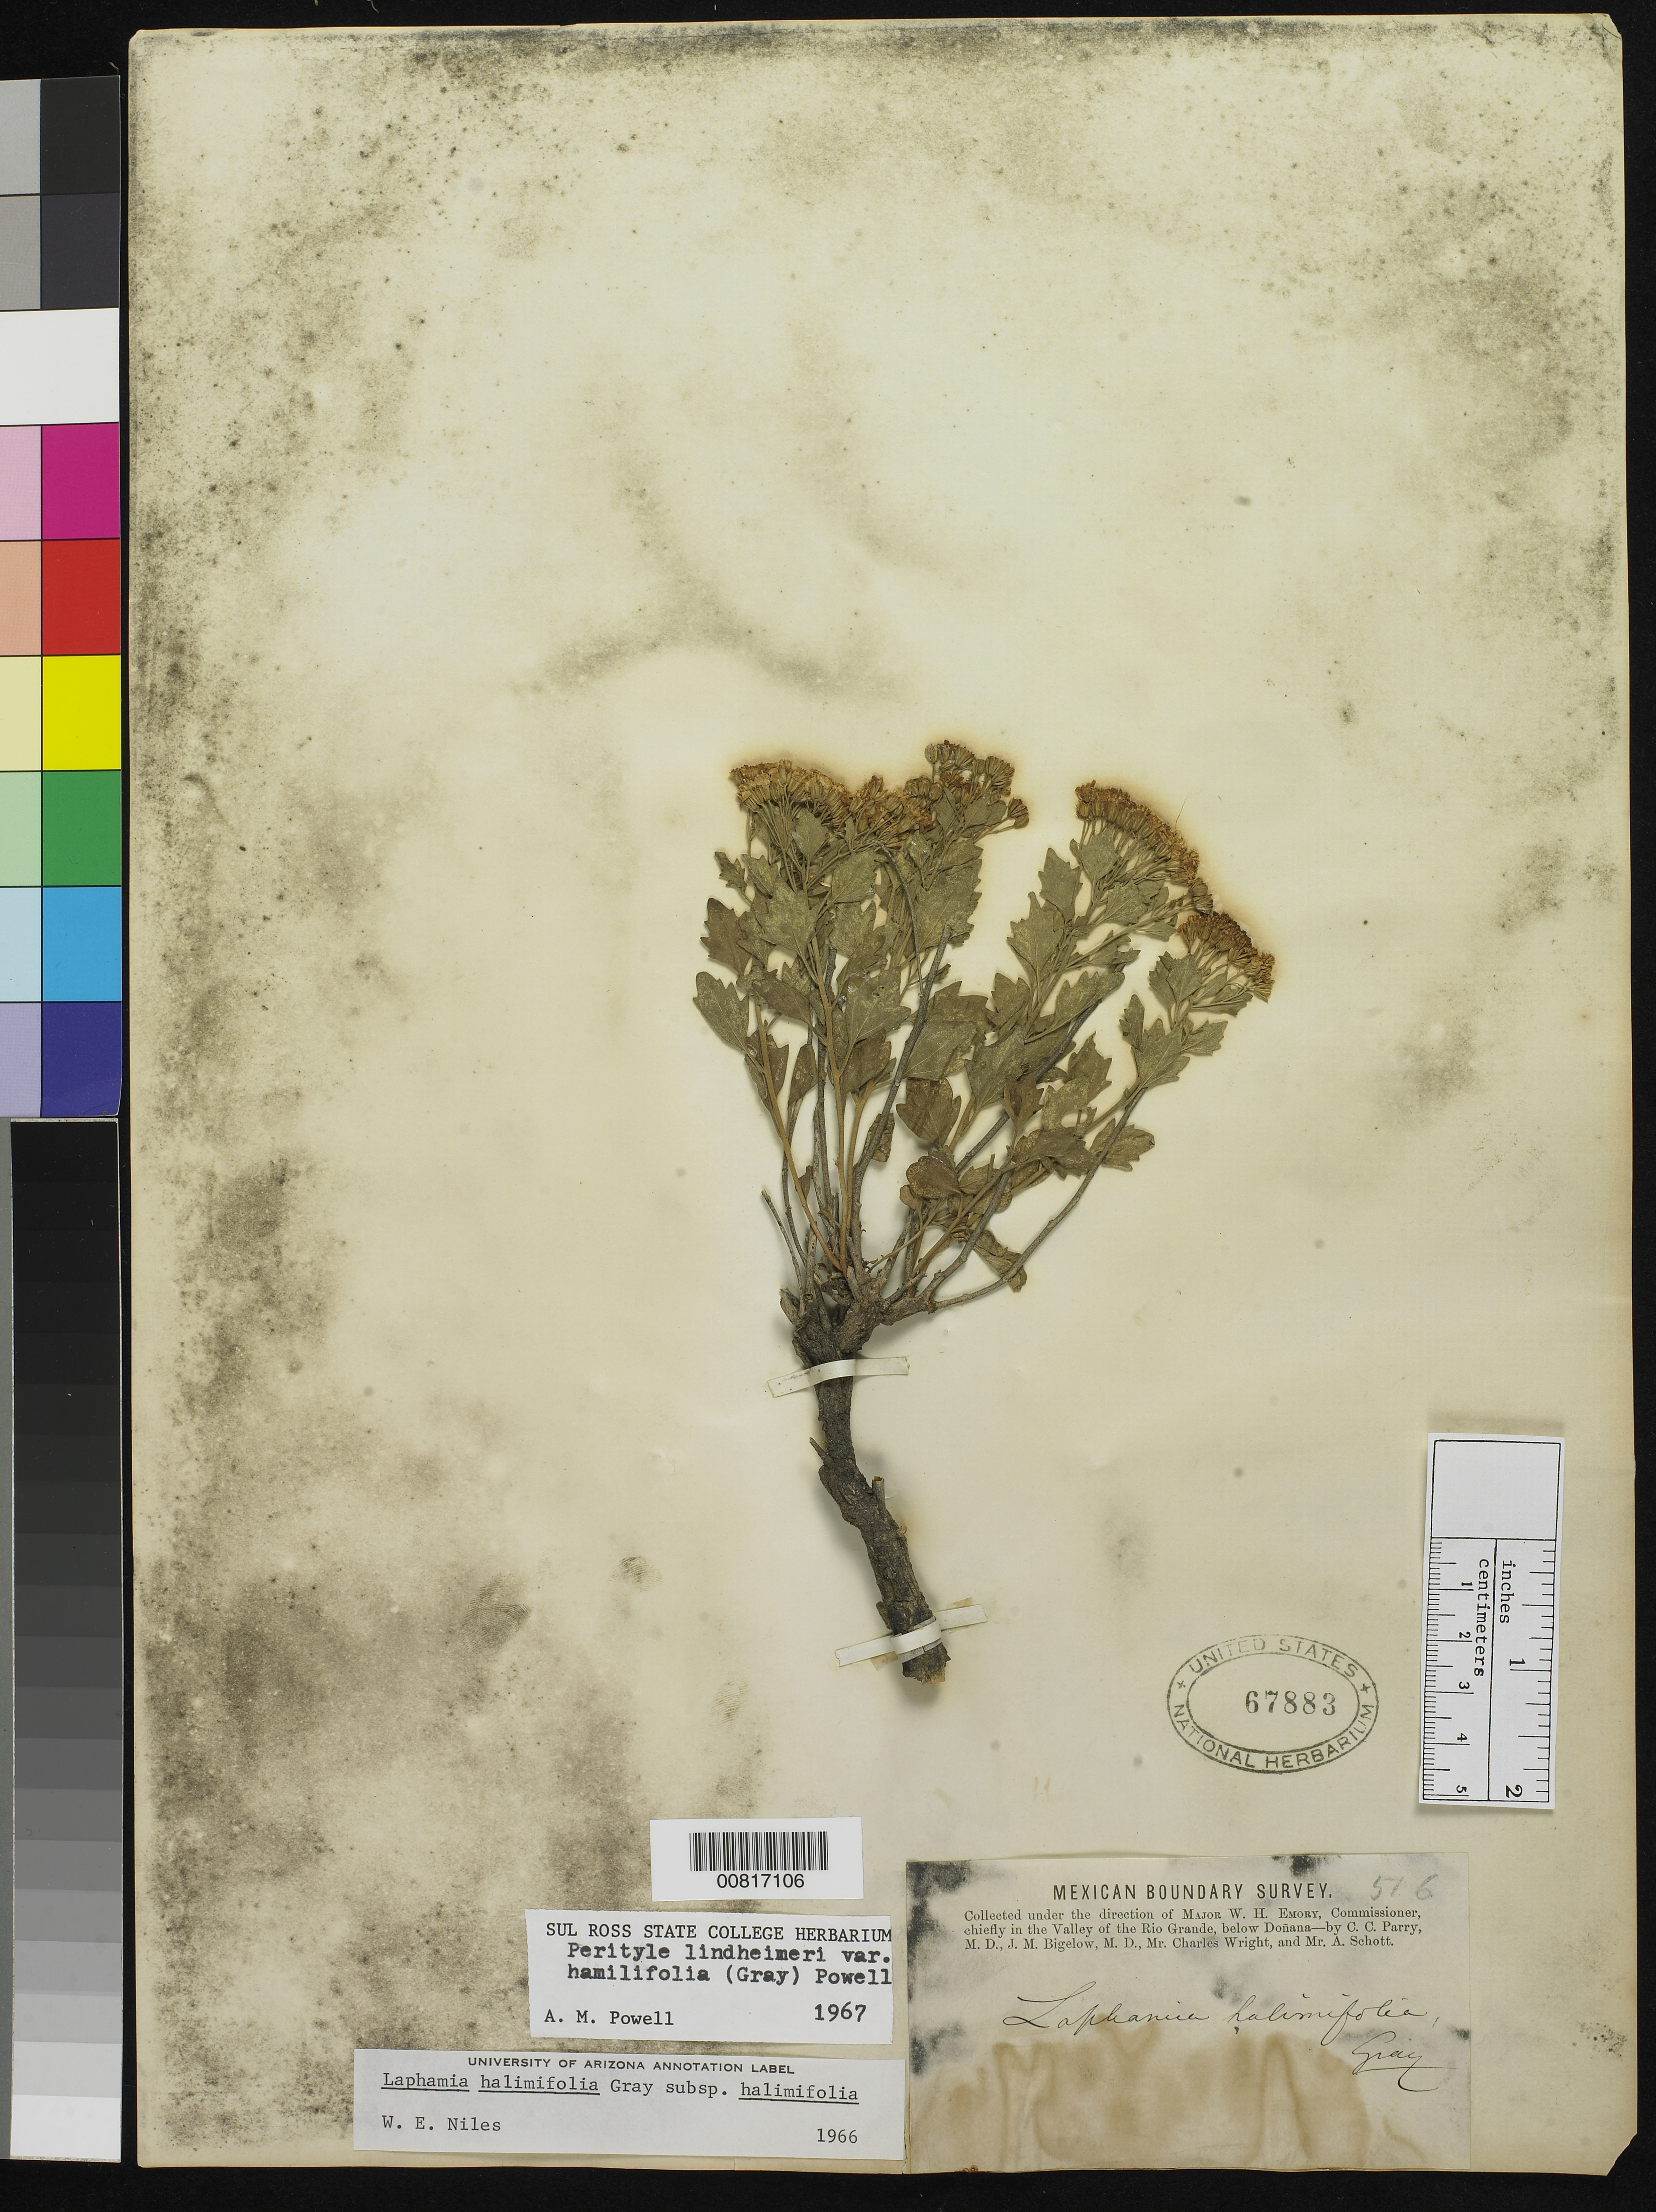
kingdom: Plantae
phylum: Tracheophyta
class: Magnoliopsida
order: Asterales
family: Asteraceae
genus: Perityle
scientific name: Perityle lindheimeri var. halimifolia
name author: (A. Gray) A.M. Powell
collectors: C. C. Parry, J. M. Bigelow, C. Wright & A. C. V. Schott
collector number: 516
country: United States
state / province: New Mexico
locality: Valley of the Rio Grande, below Doñana, New Mexico.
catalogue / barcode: US 67883